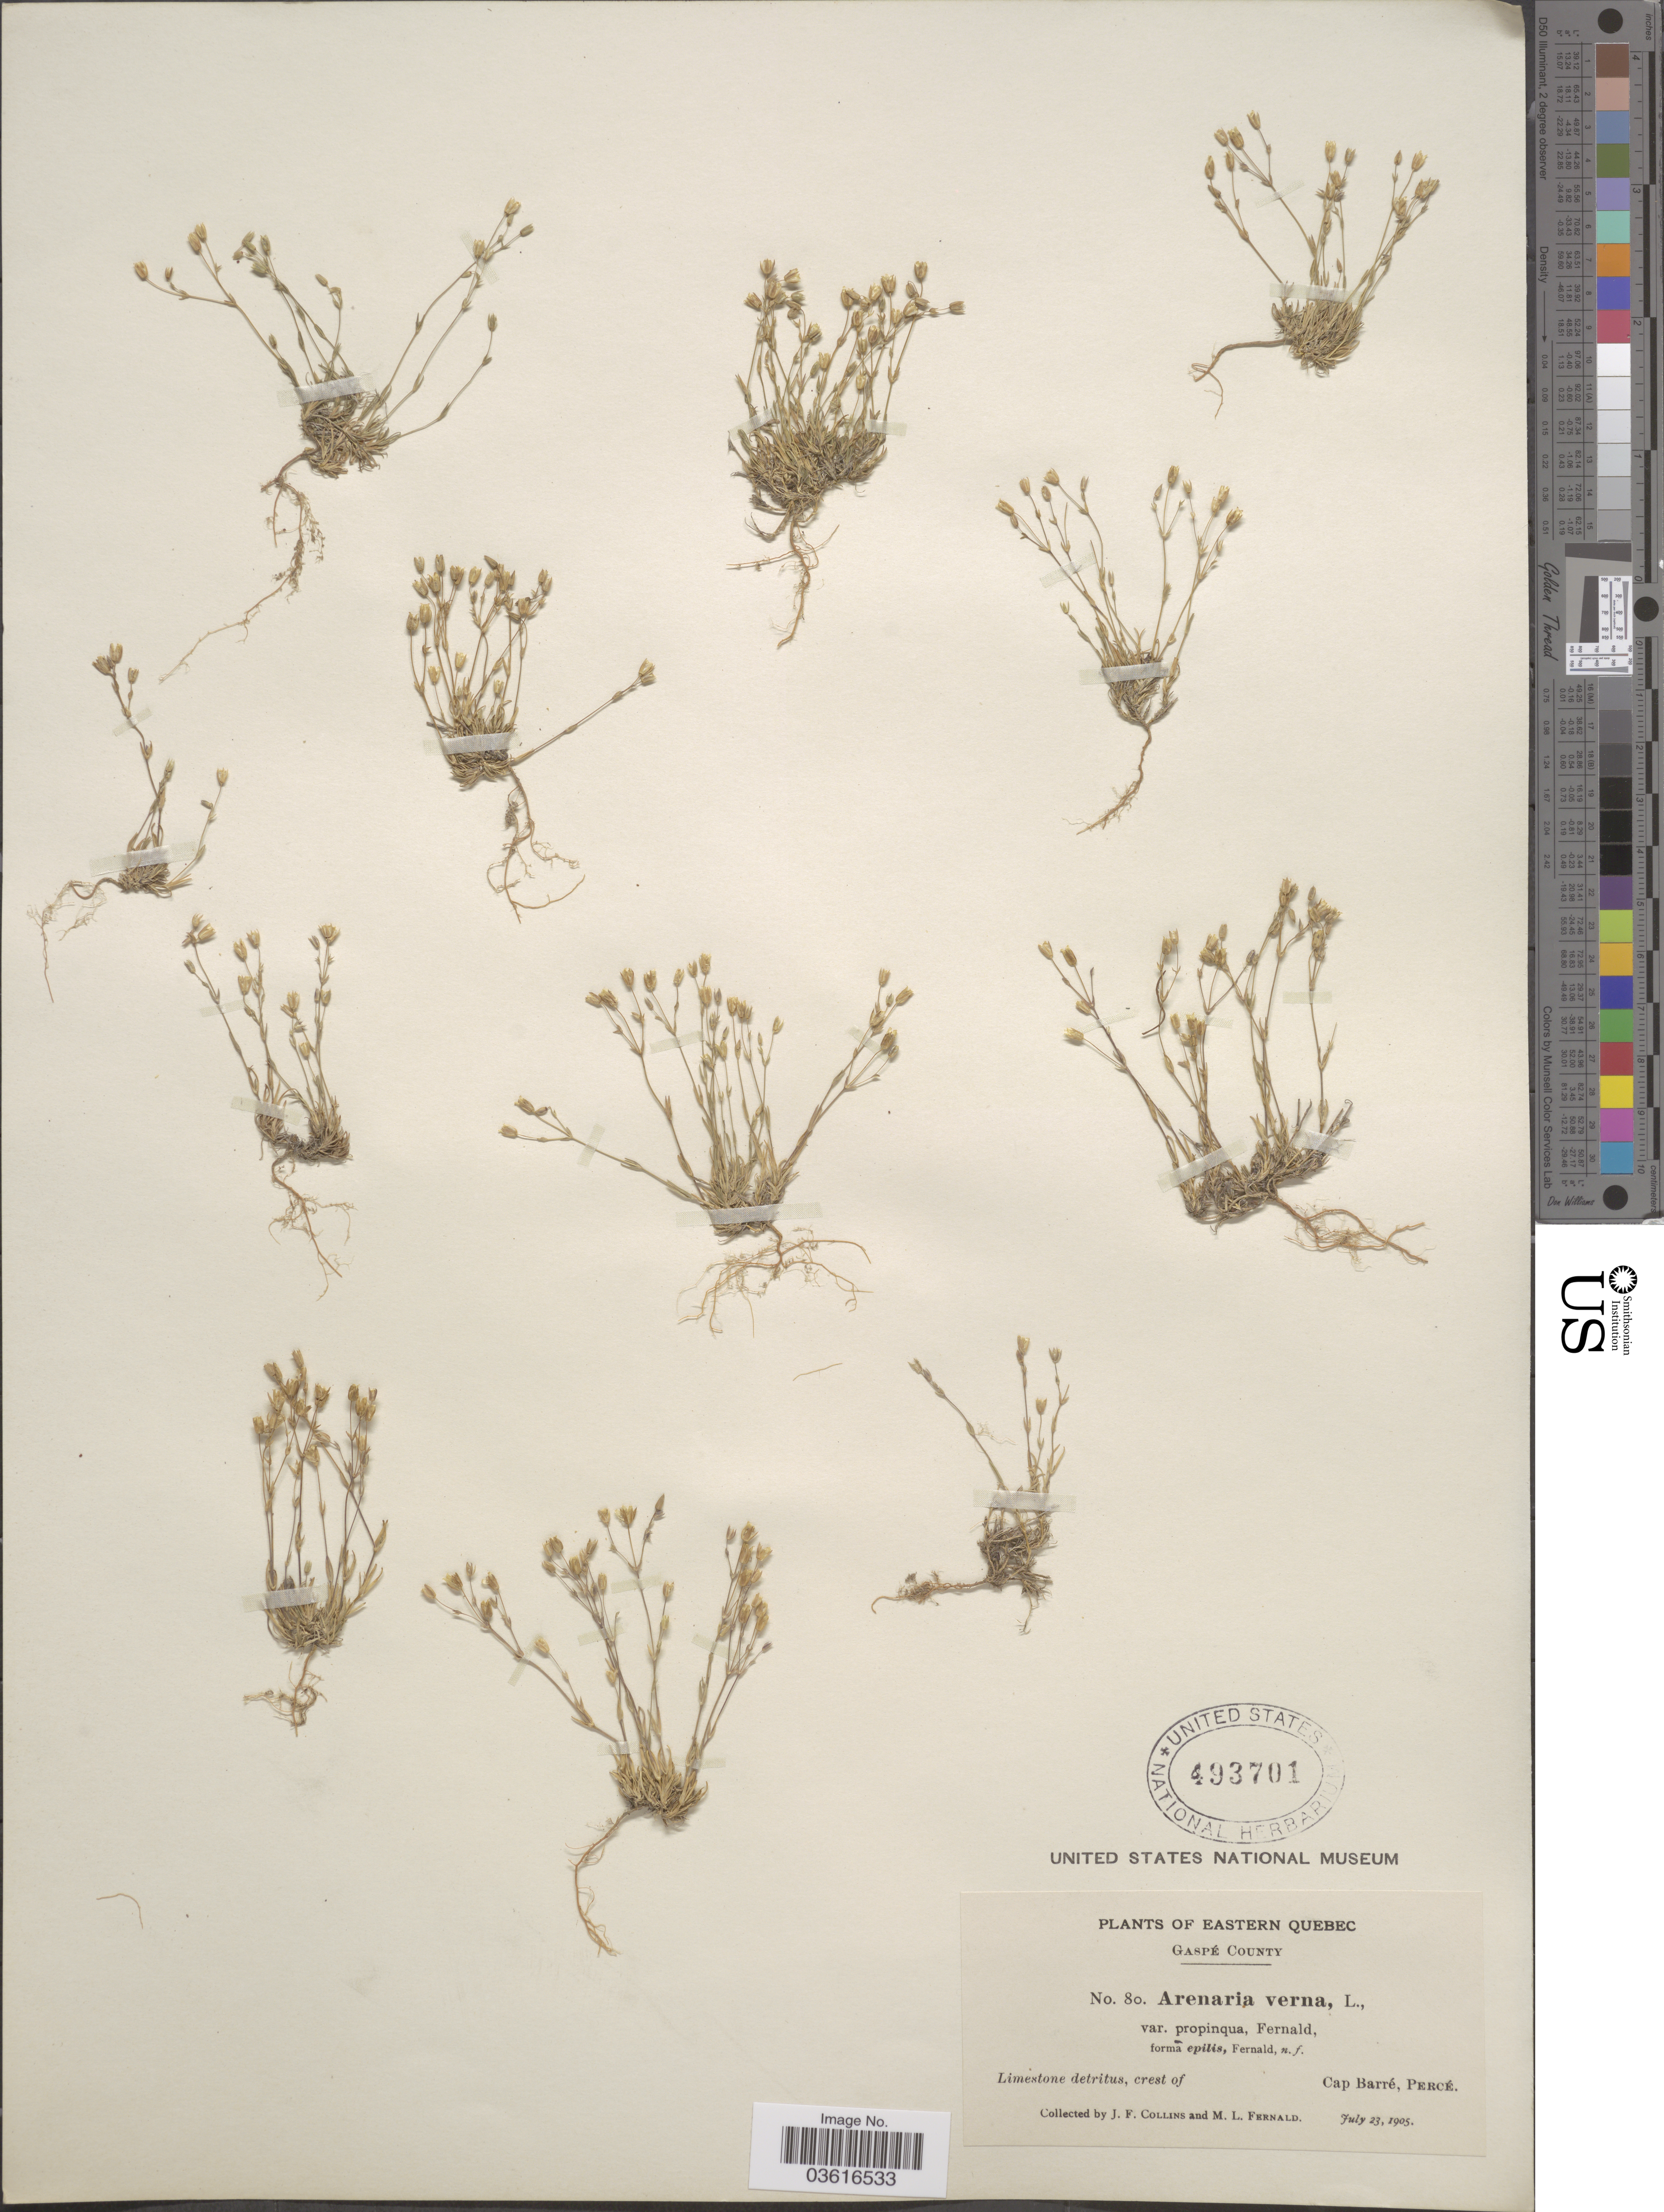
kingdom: Plantae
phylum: Tracheophyta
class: Magnoliopsida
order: Caryophyllales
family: Caryophyllaceae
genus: Minuartia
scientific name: Minuartia propinqua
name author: (Richardson) House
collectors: J. Collins & M. L. Fernald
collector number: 80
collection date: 1905-07-23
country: Canada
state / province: Quebec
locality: Eastern Quebec. Gaspé County. Crest of Cap Barré, Percé.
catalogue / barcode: US 493701